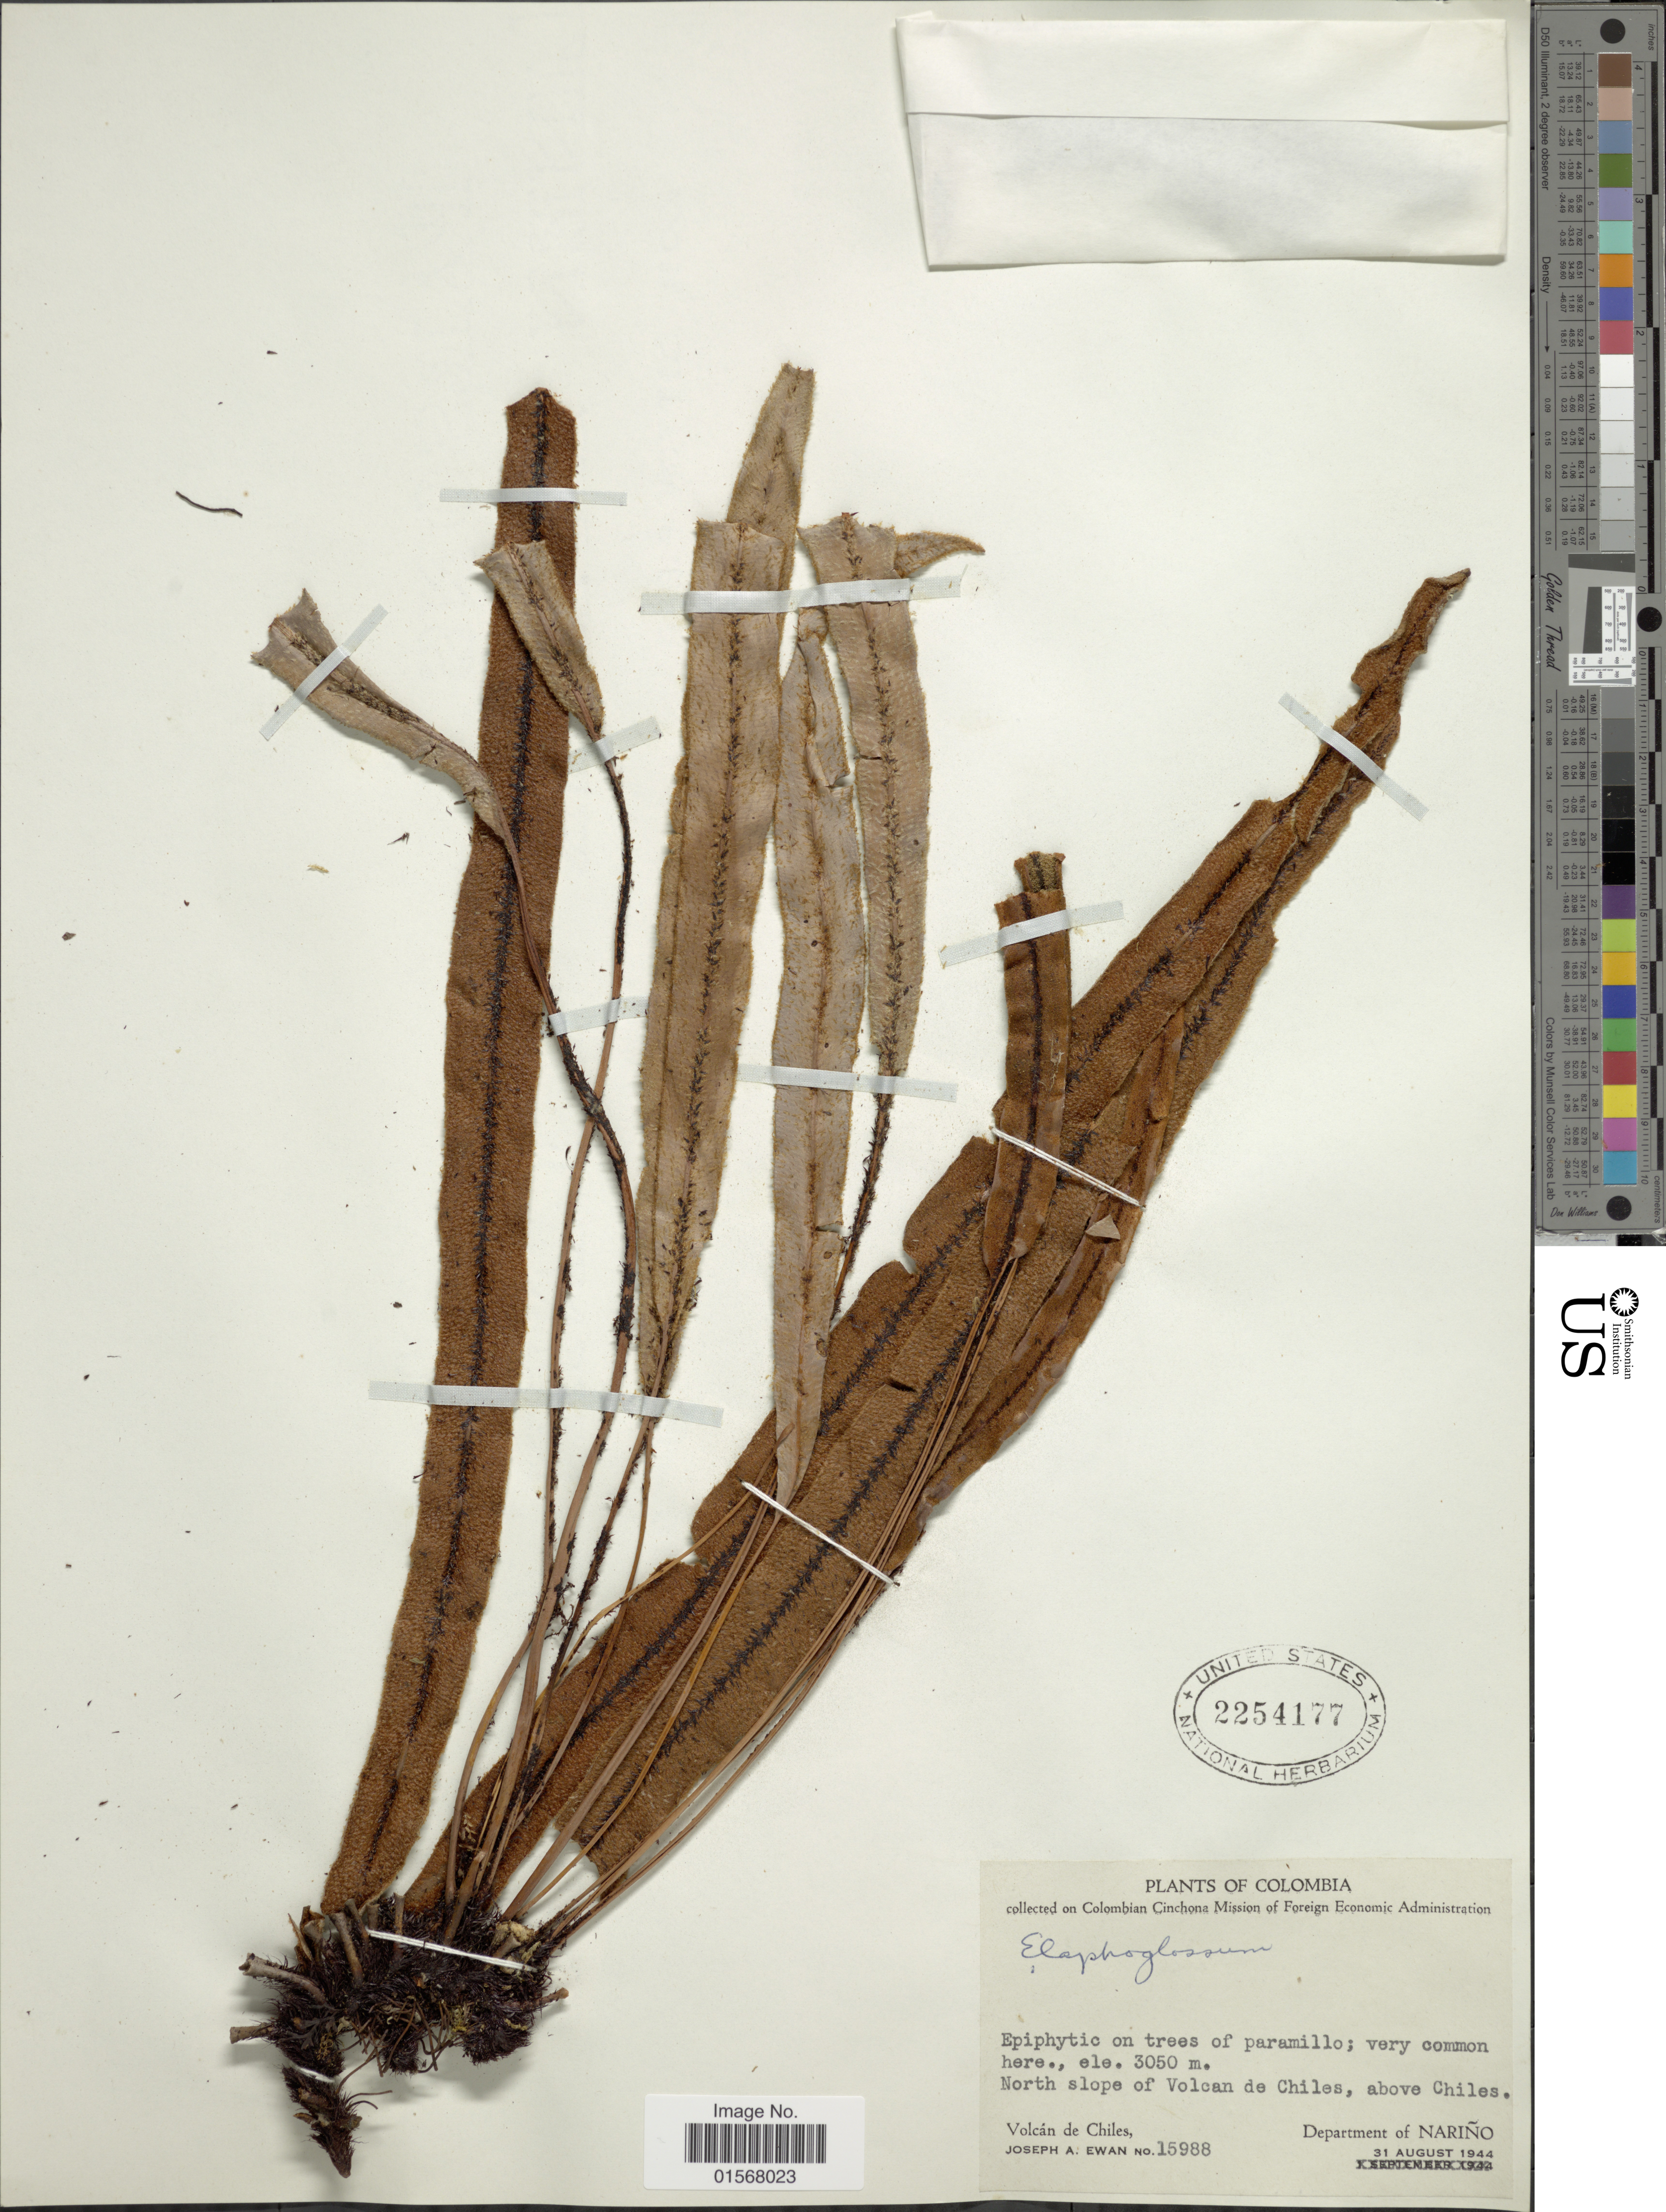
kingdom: Plantae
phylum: Tracheophyta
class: Polypodiopsida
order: Polypodiales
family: Dryopteridaceae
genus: Elaphoglossum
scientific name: Elaphoglossum sp.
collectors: J. A. Ewan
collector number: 15988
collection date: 1944-08-31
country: Colombia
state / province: Nariño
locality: Volcan de Chiles, Department of Narino, North slope of Volcan de Chiles, above Chiles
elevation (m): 3050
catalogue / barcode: US 2254177